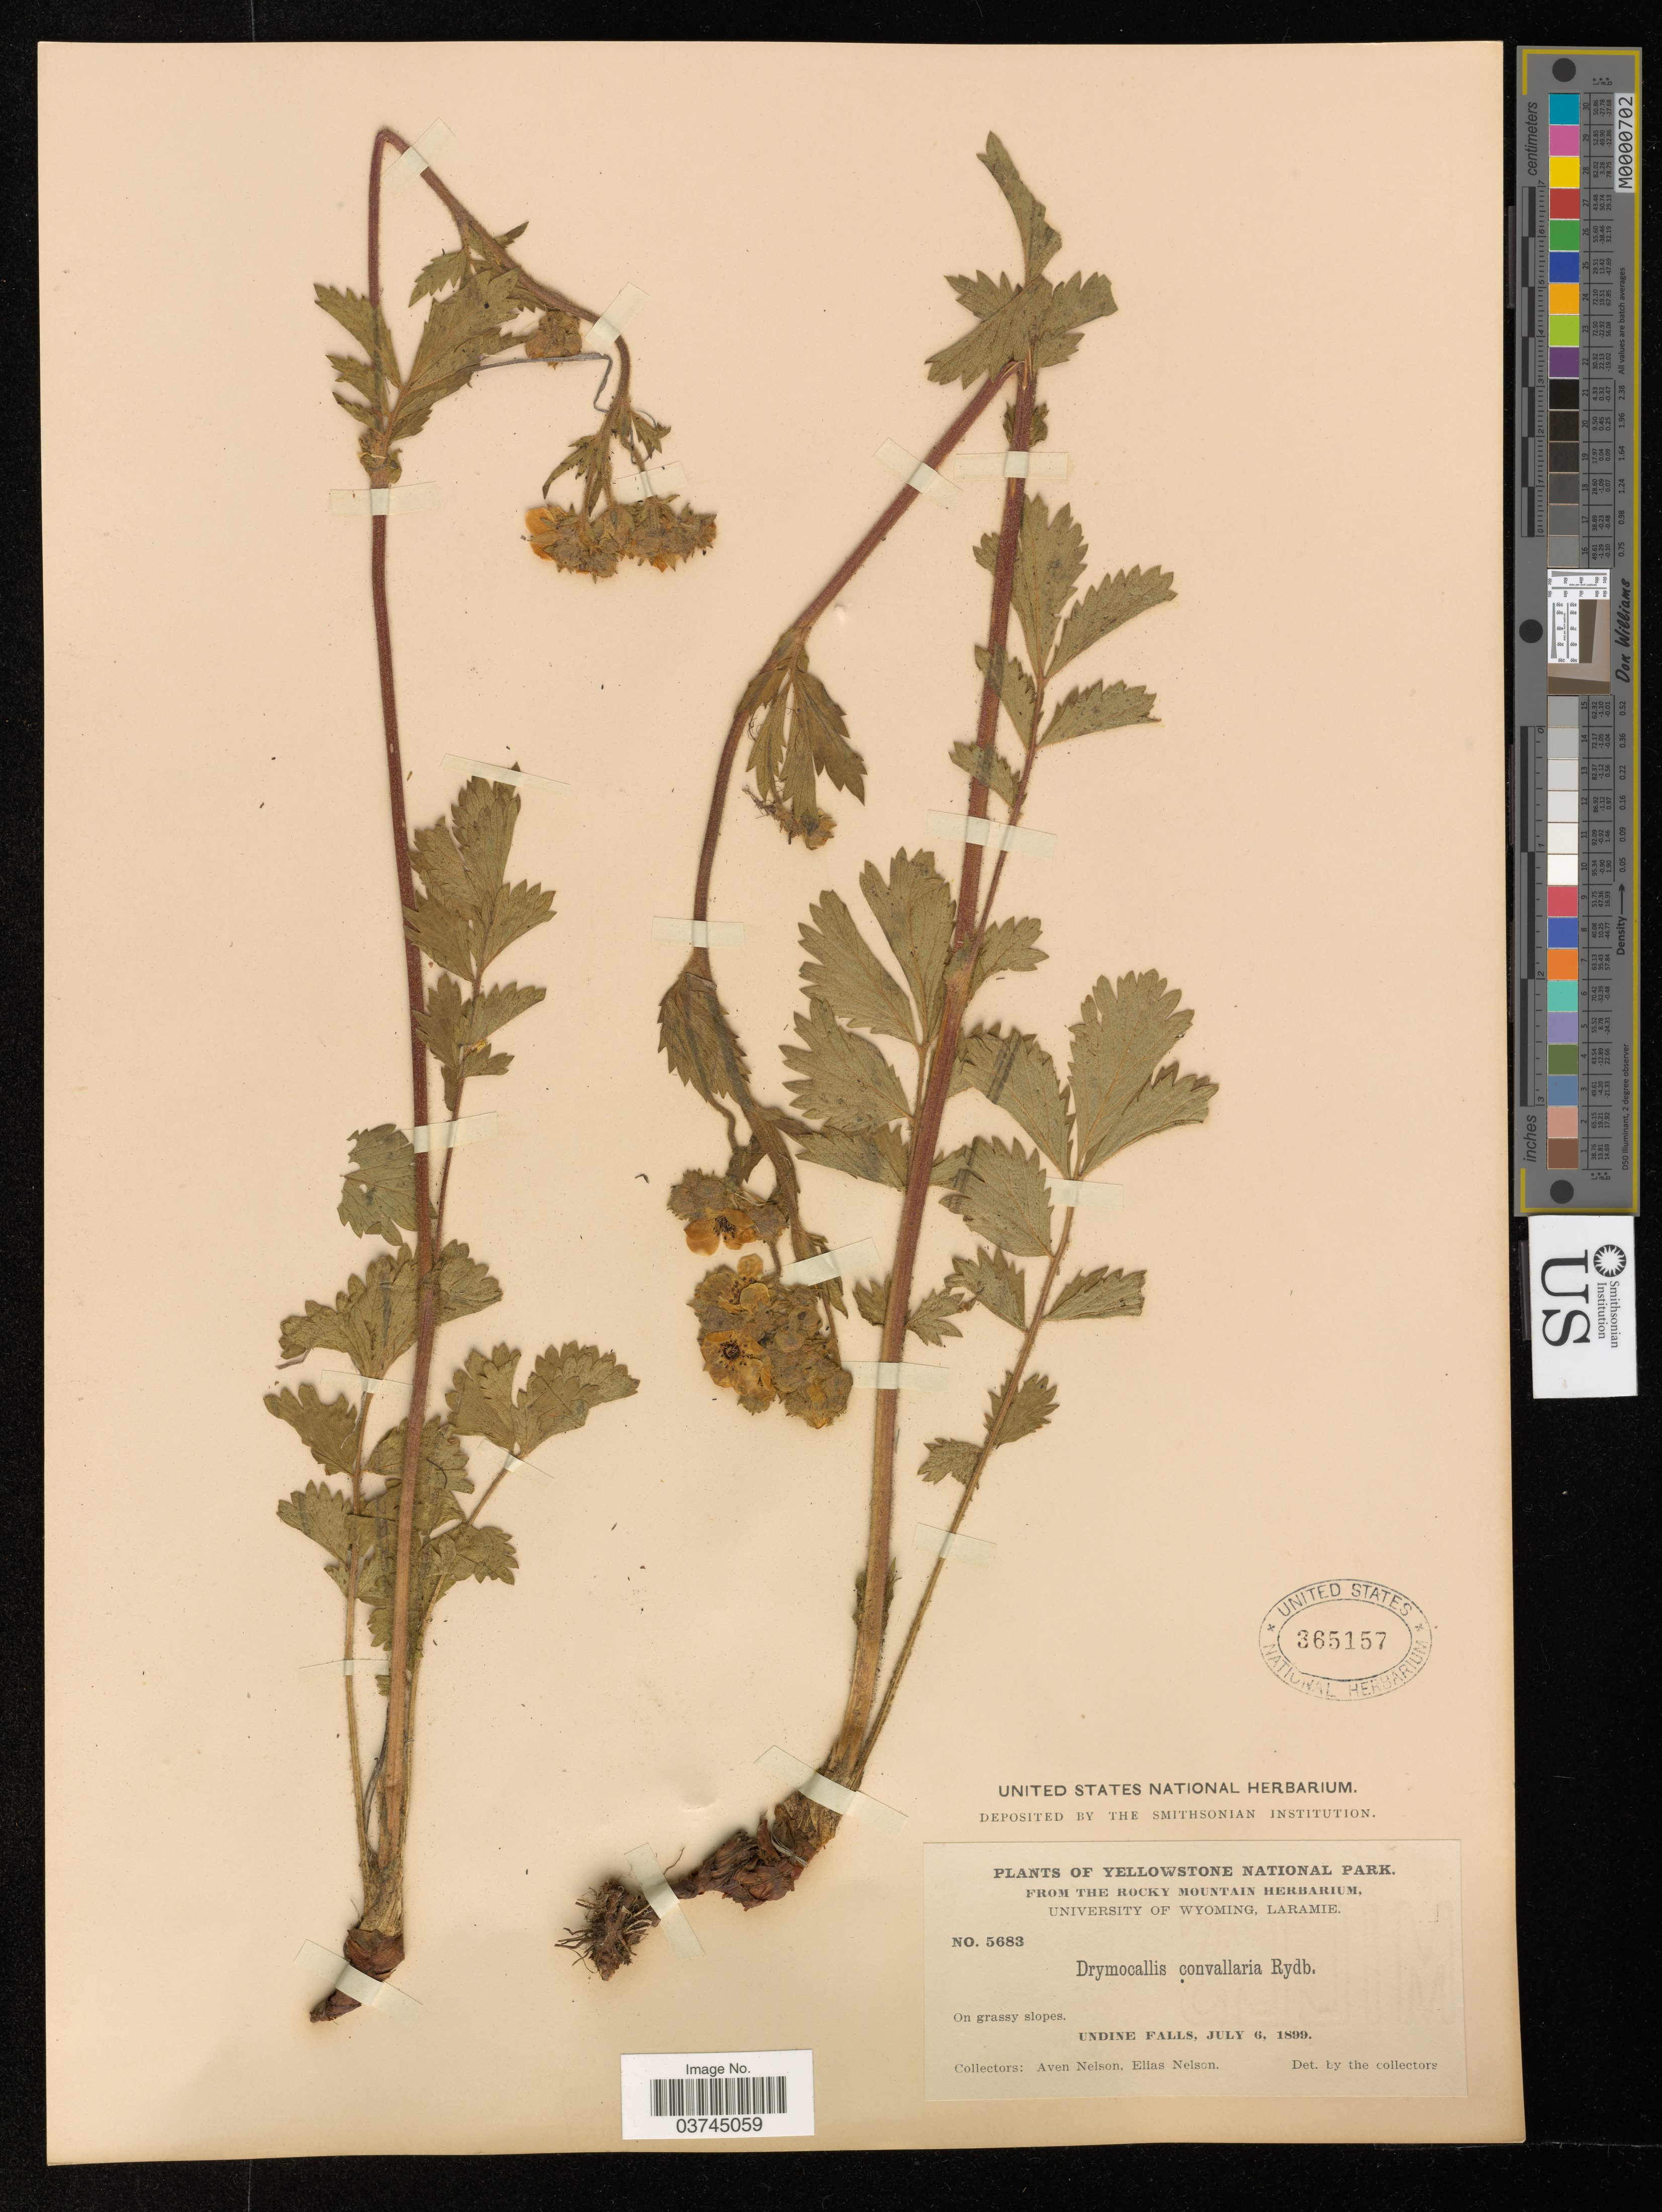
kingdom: Plantae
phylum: Tracheophyta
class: Magnoliopsida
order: Rosales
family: Rosaceae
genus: Drymocallis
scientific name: Drymocallis convallaria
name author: (Rydb.) Rydb.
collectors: A. Nelson & E. Nelson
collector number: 5683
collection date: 1899-07-06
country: United States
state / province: Wyoming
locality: Yellowstone National Park. Udine Falls.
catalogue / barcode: US 365157